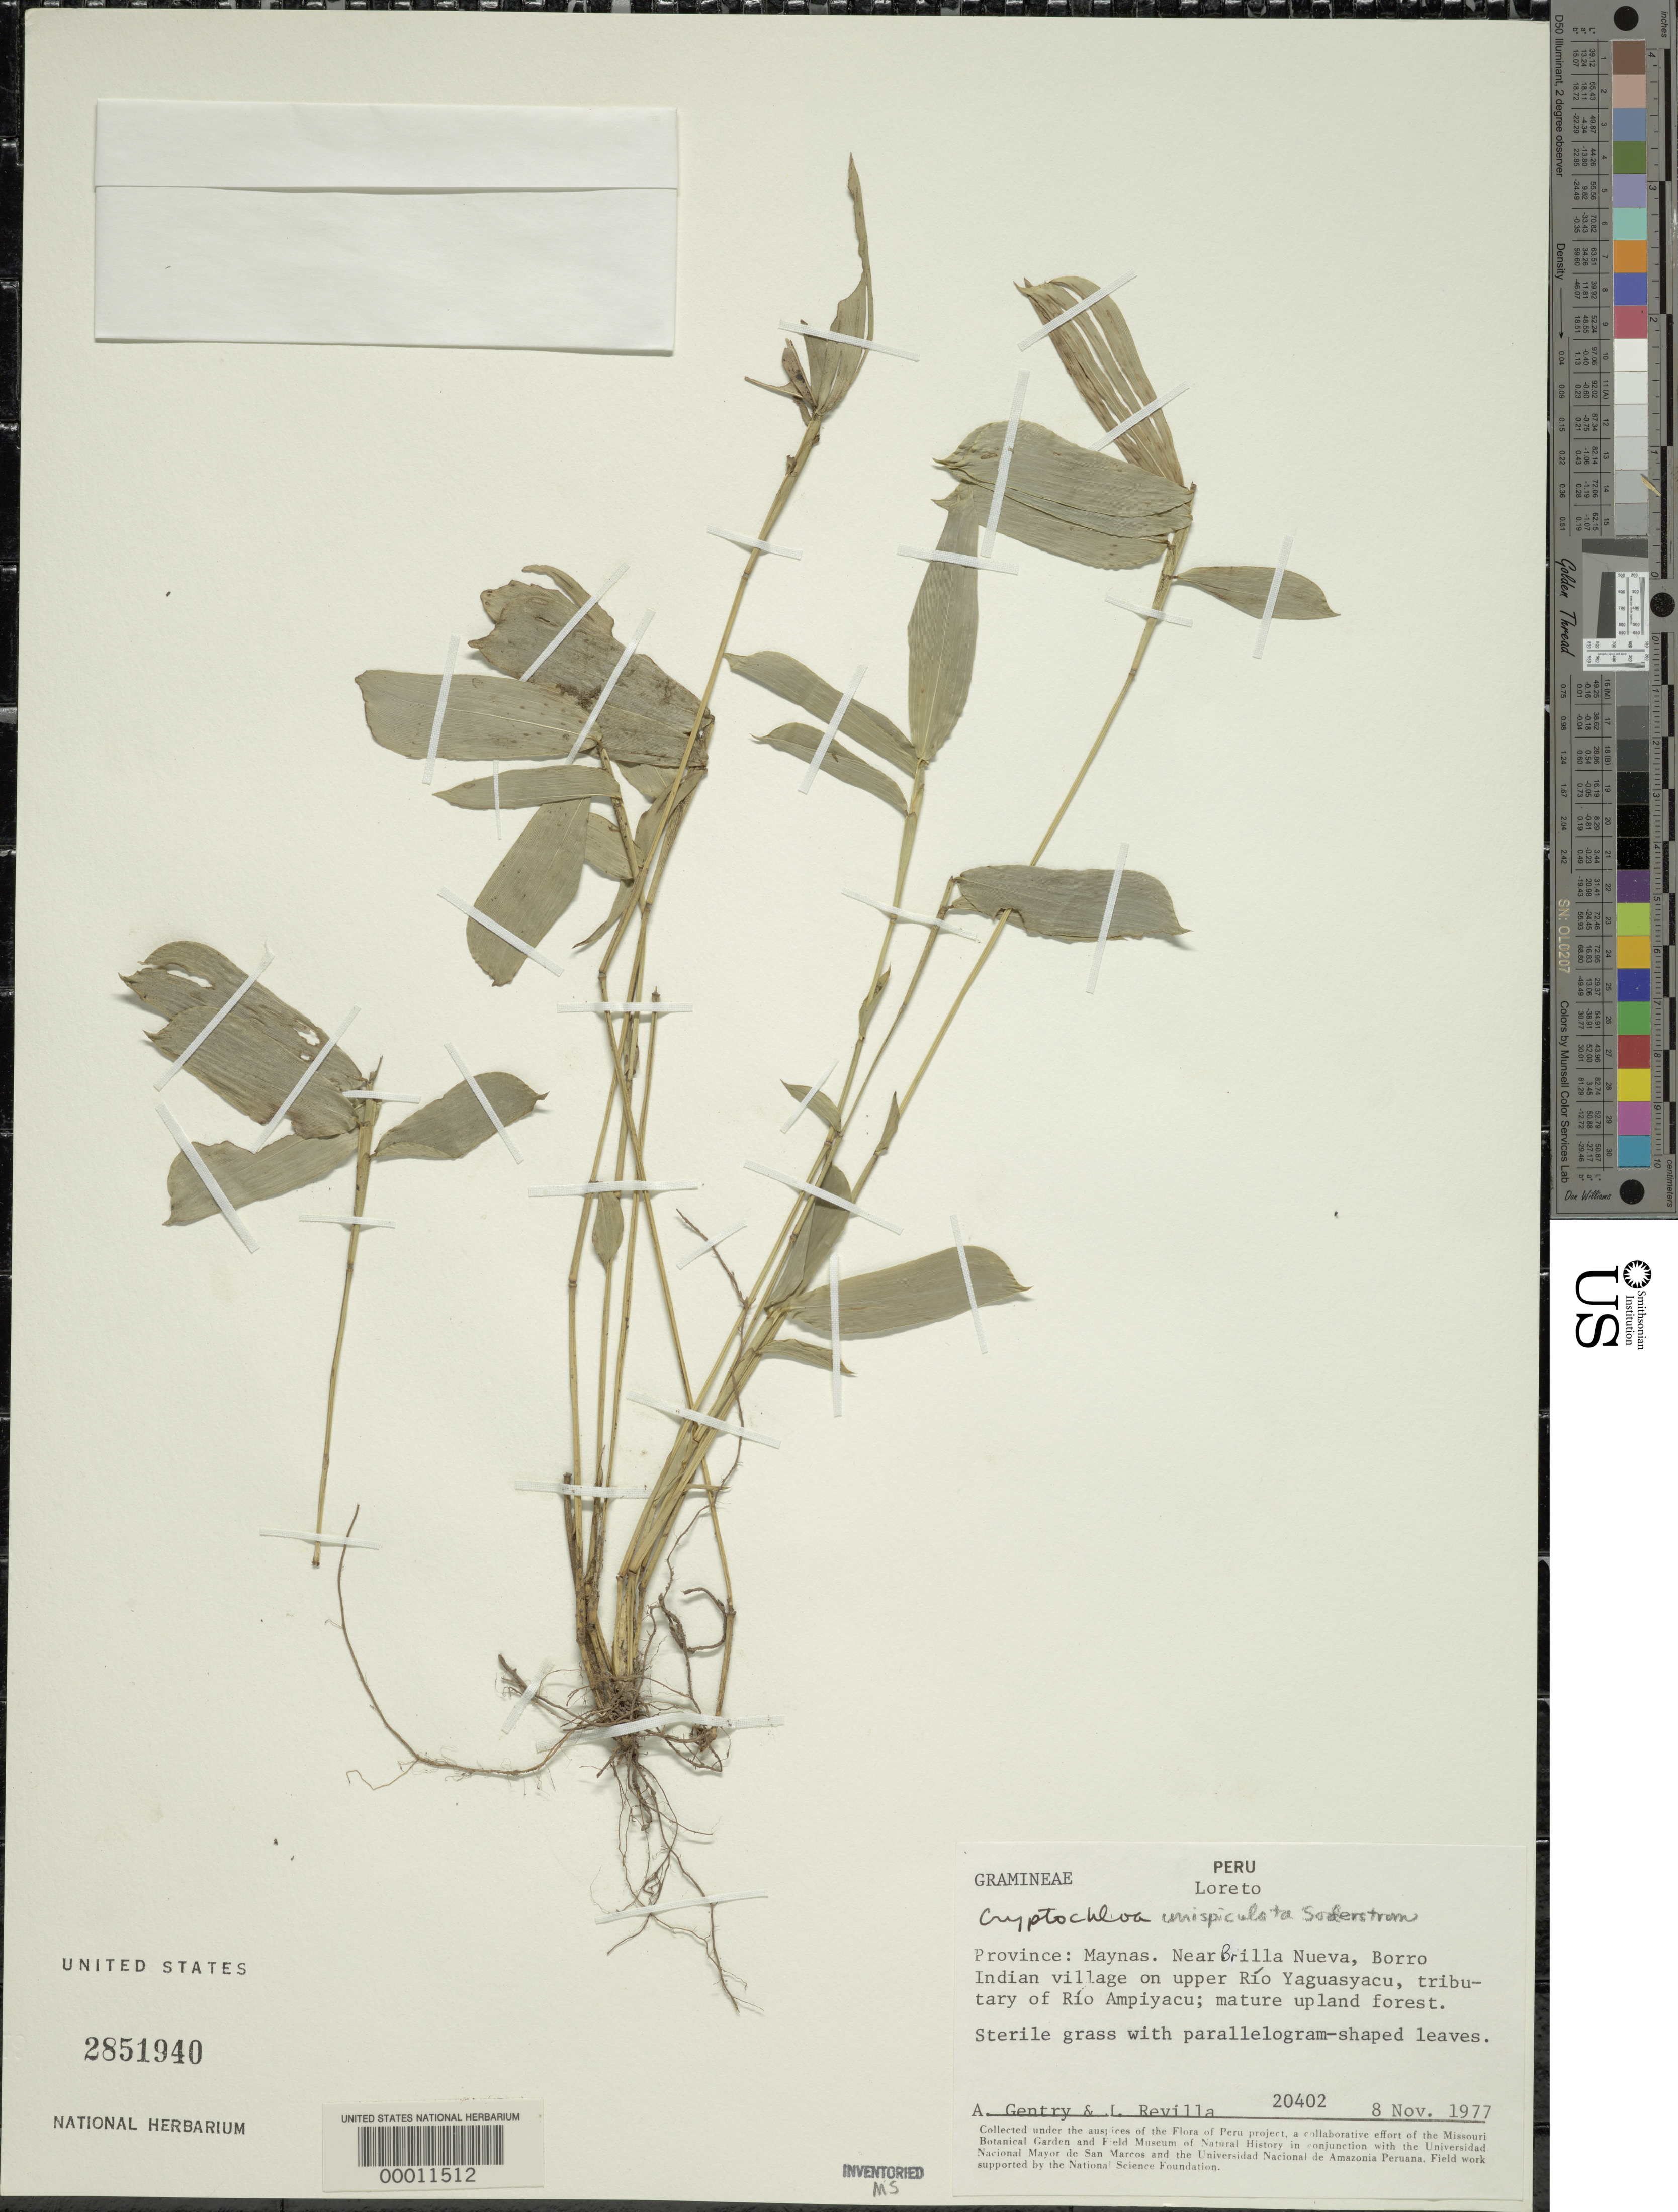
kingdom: Plantae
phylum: Tracheophyta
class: Liliopsida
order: Poales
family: Poaceae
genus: Cryptochloa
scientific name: Cryptochloa unispiculata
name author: Soderstr.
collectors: A. H. Gentry & L. Revilla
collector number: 20402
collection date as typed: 08 Nov 1977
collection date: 1977-11-08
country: Peru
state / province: Loreto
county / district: Maynas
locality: Brilla nueva, borro indian village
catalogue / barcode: US 2851940